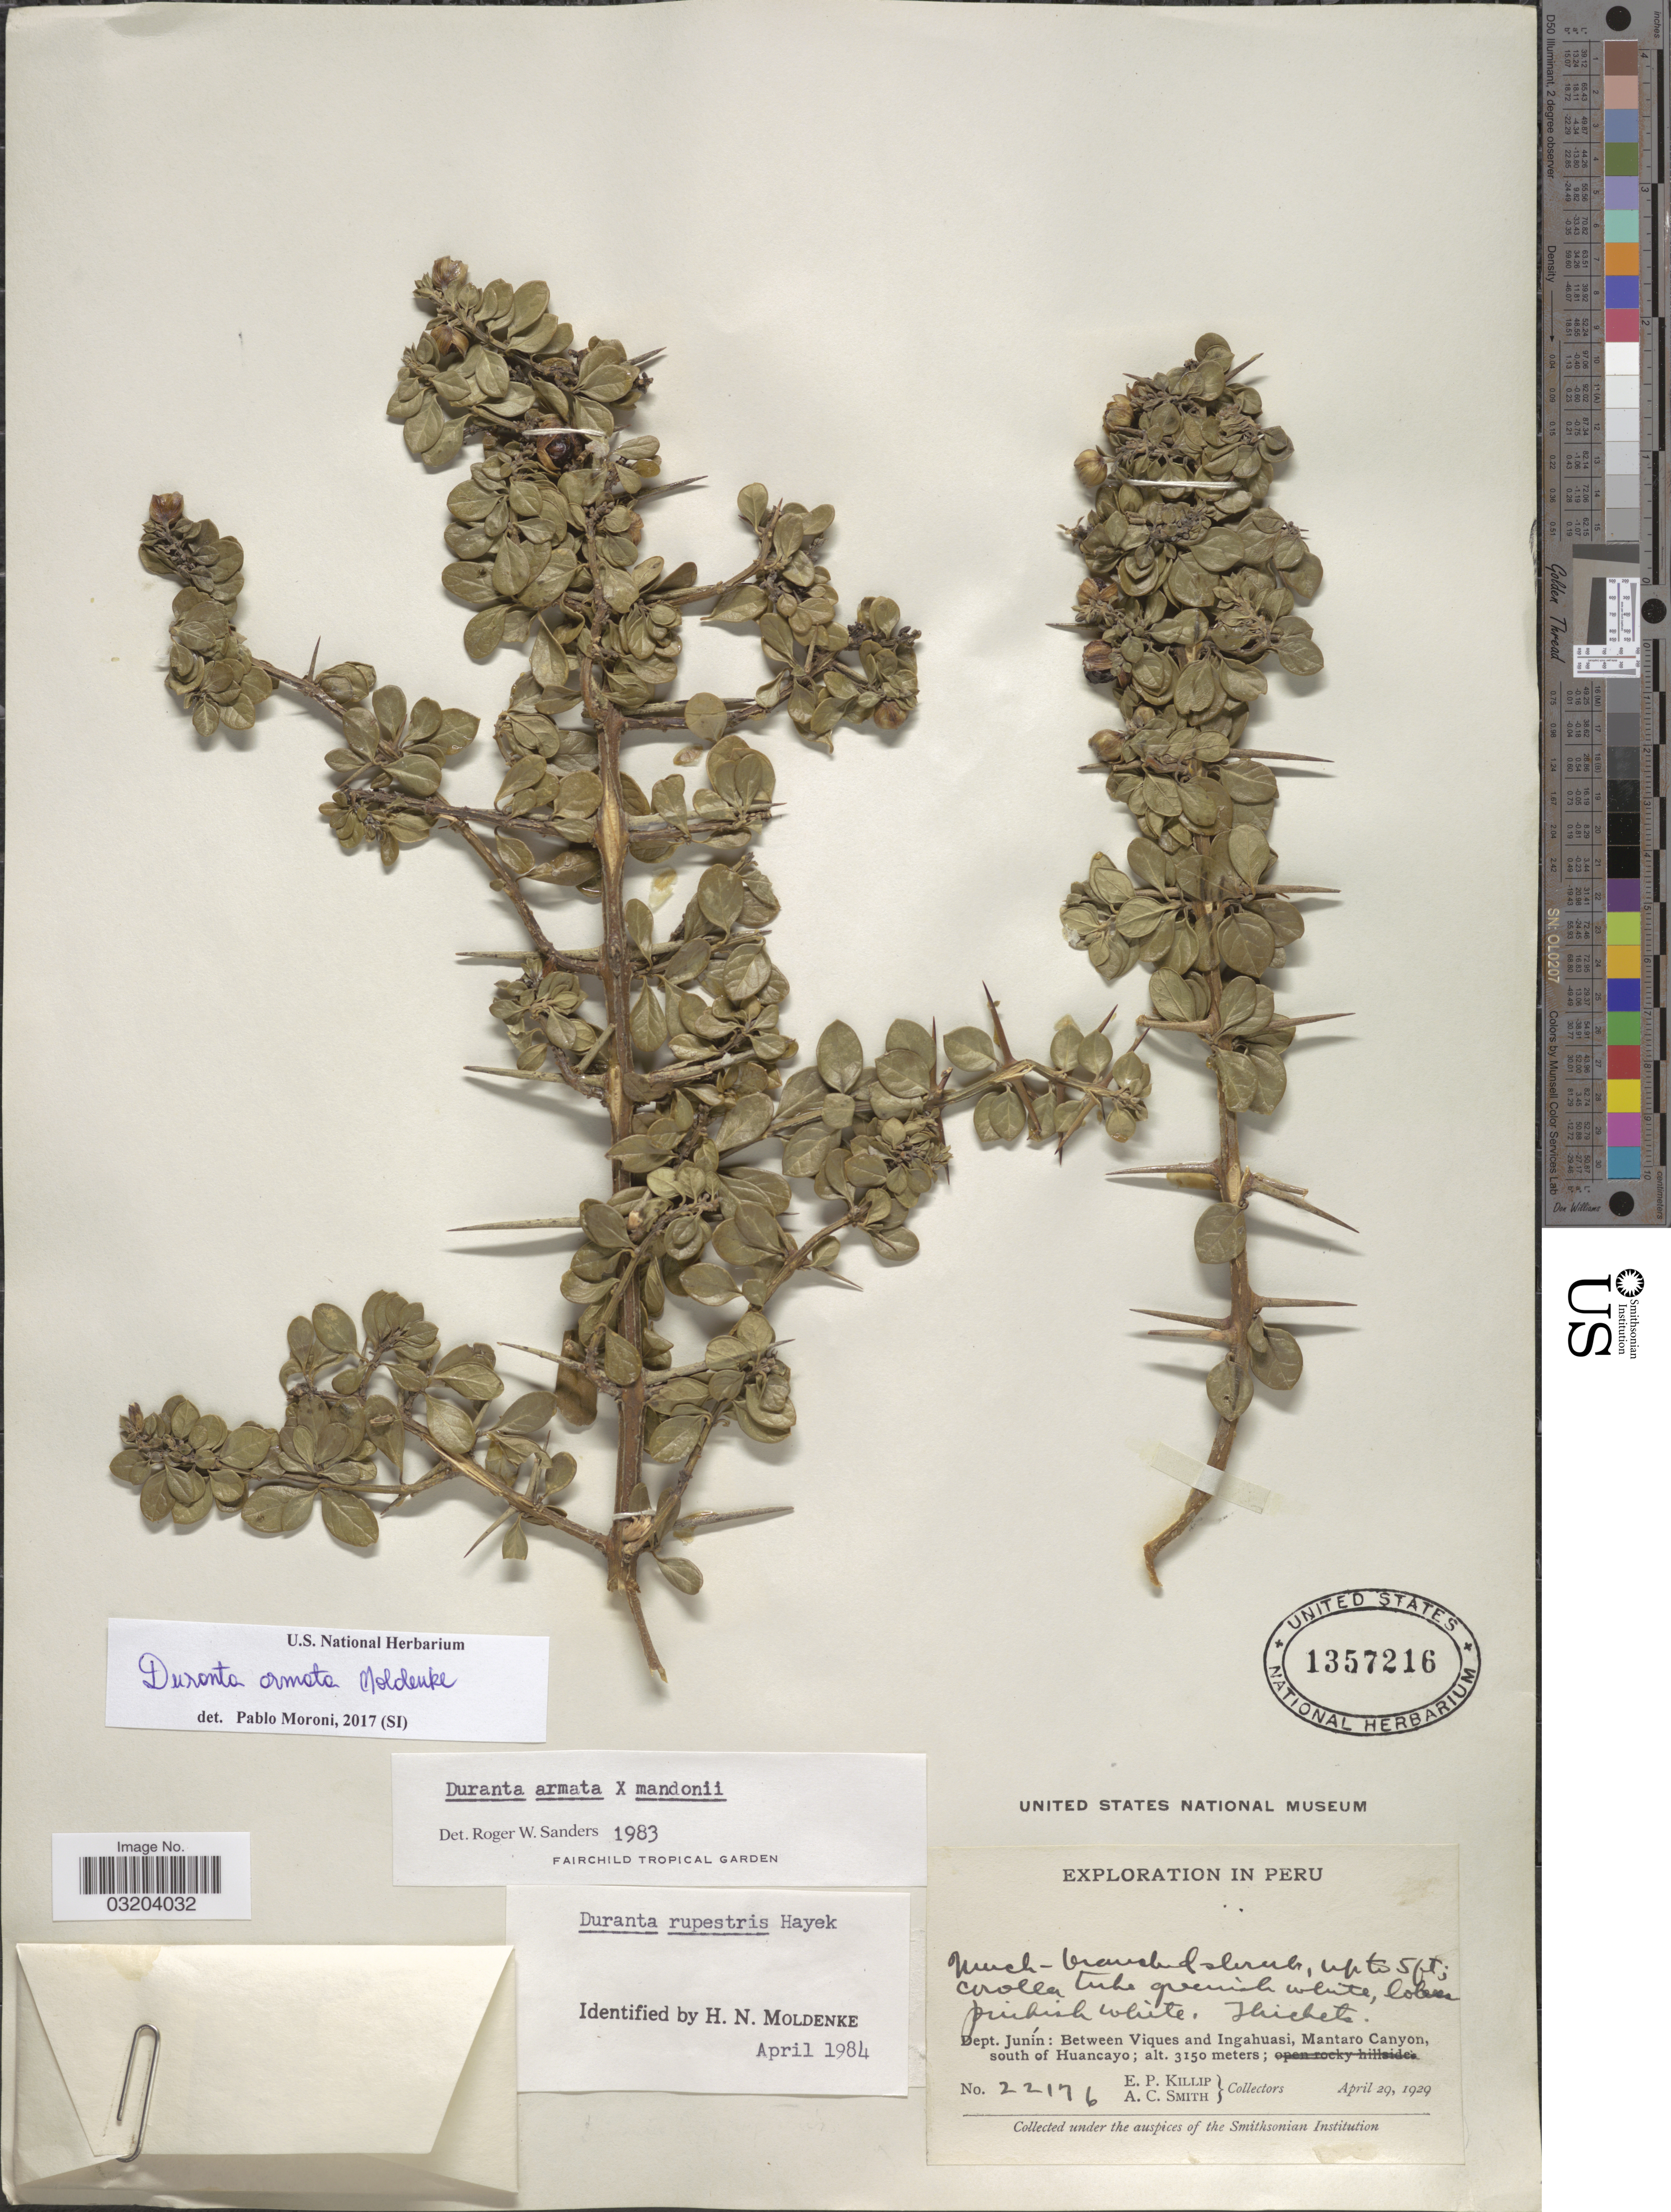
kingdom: Plantae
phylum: Tracheophyta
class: Magnoliopsida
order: Lamiales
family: Verbenaceae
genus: Duranta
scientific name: Duranta armata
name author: Moldenke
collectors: E. P. Killip & A. C. Smith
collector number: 22176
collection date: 1929-04-29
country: Peru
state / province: Junín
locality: Dept. Junín: Between Viques and Ingahuasi, Mantaro Canyon, south of Huancayo.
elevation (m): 3150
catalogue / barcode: US 1357216